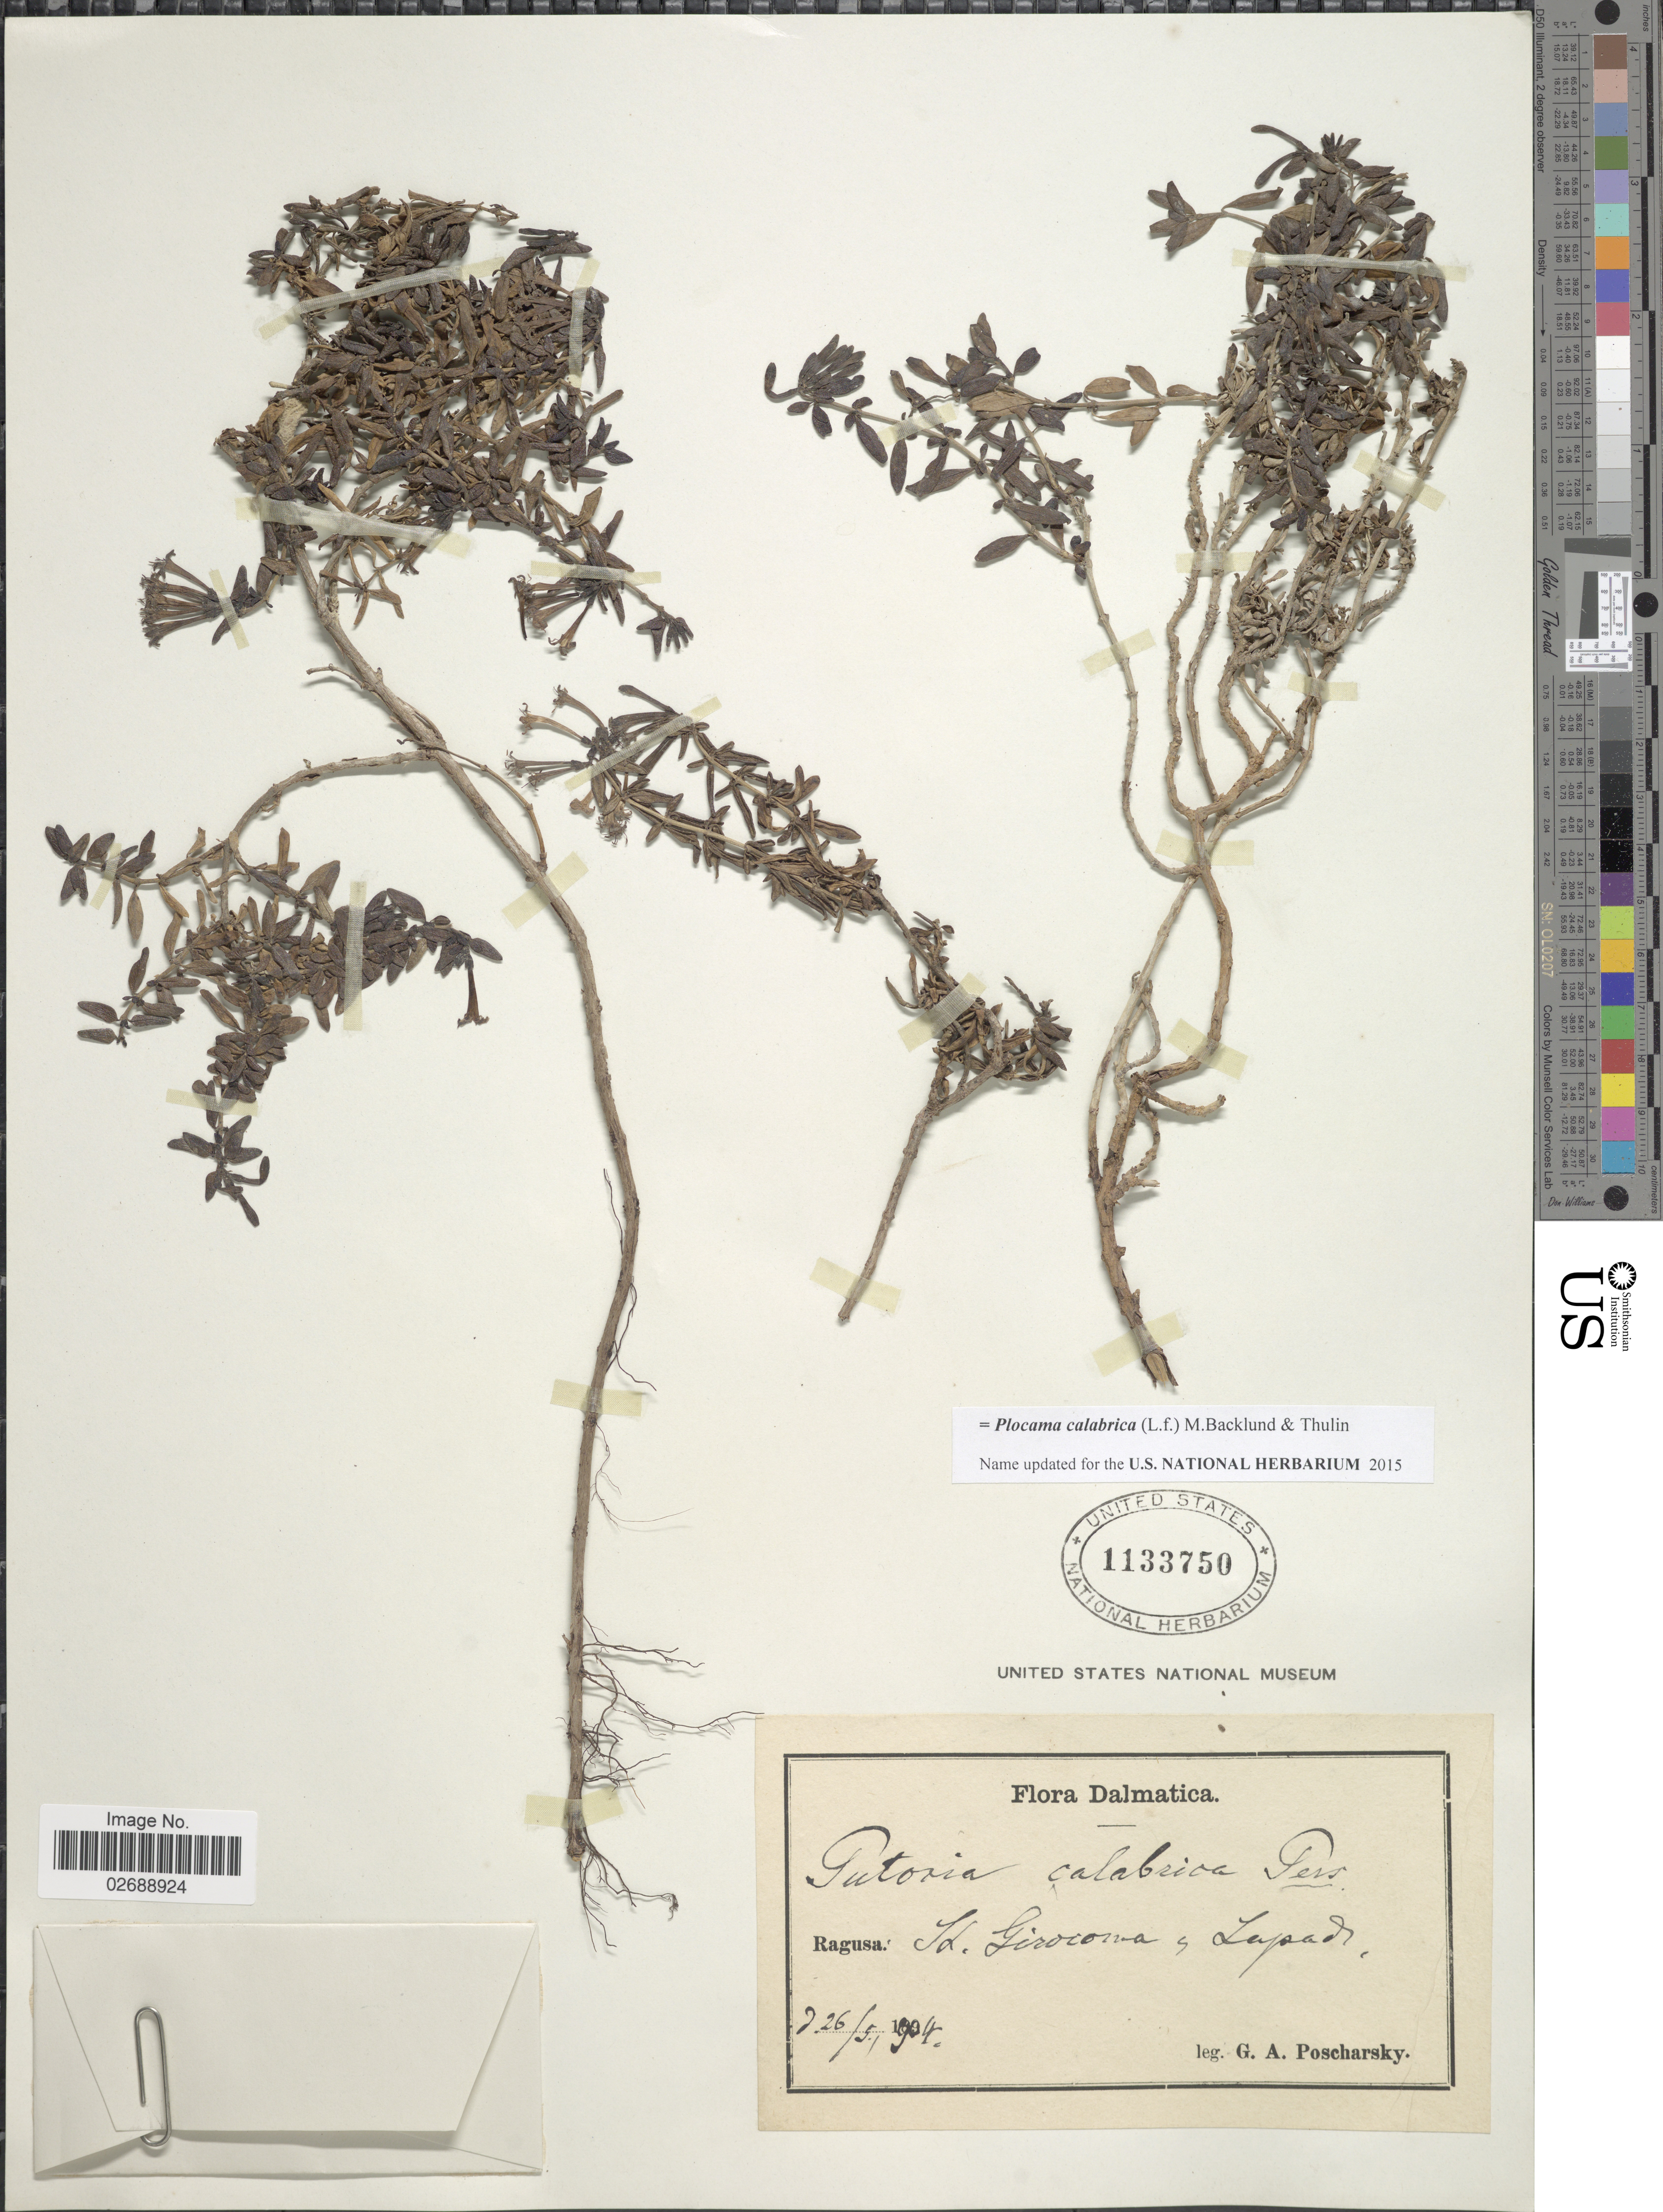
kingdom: Plantae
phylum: Tracheophyta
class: Magnoliopsida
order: Gentianales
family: Rubiaceae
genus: Plocama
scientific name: Plocama calabrica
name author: (L. f.) M.Backlund & Thulin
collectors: G. Poscharsky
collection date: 1904-05-26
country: Croatia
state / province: Split-Dalmatia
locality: Dalmatica. Ragusa. St. Girocoma y Lapads [interpreted]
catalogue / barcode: US 1133750